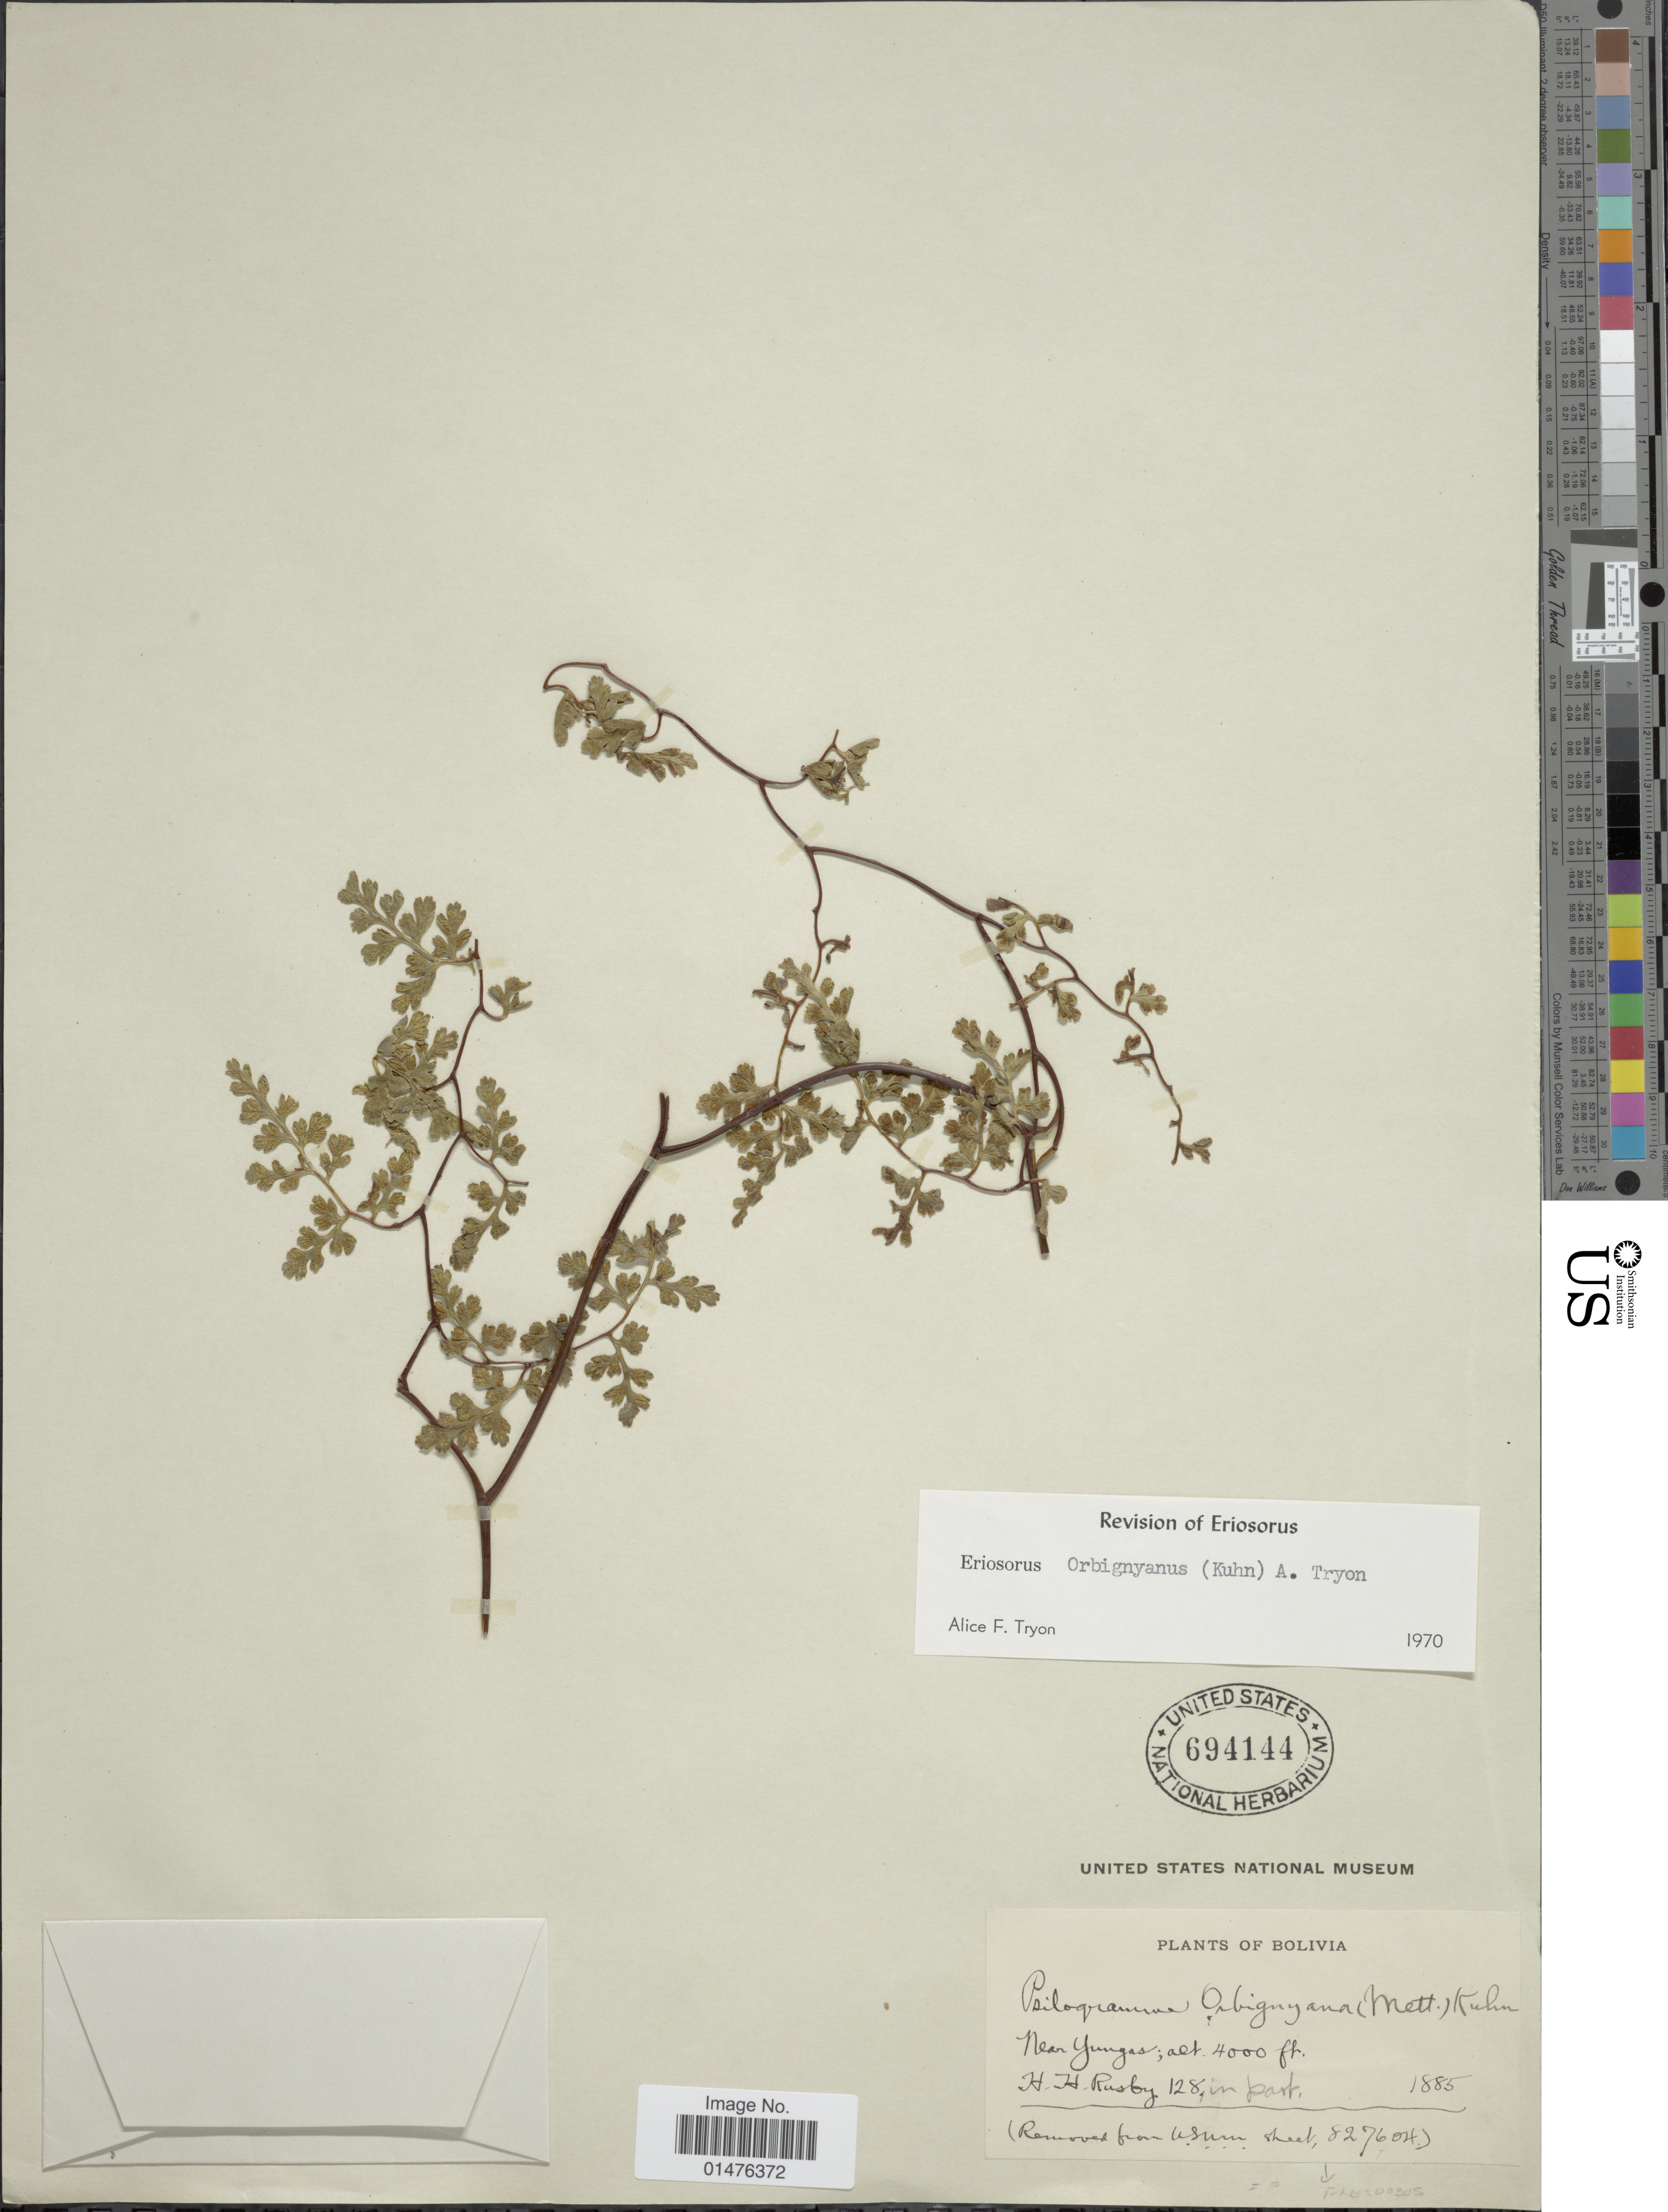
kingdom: Plantae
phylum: Tracheophyta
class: Polypodiopsida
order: Polypodiales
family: Pteridaceae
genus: Jamesonia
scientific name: Jamesonia orbignyana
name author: (Kuhn) Christenh.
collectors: H. H. Rusby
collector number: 128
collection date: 1885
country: Bolivia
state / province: La Paz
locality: Near Yungas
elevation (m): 1219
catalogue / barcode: US 694144